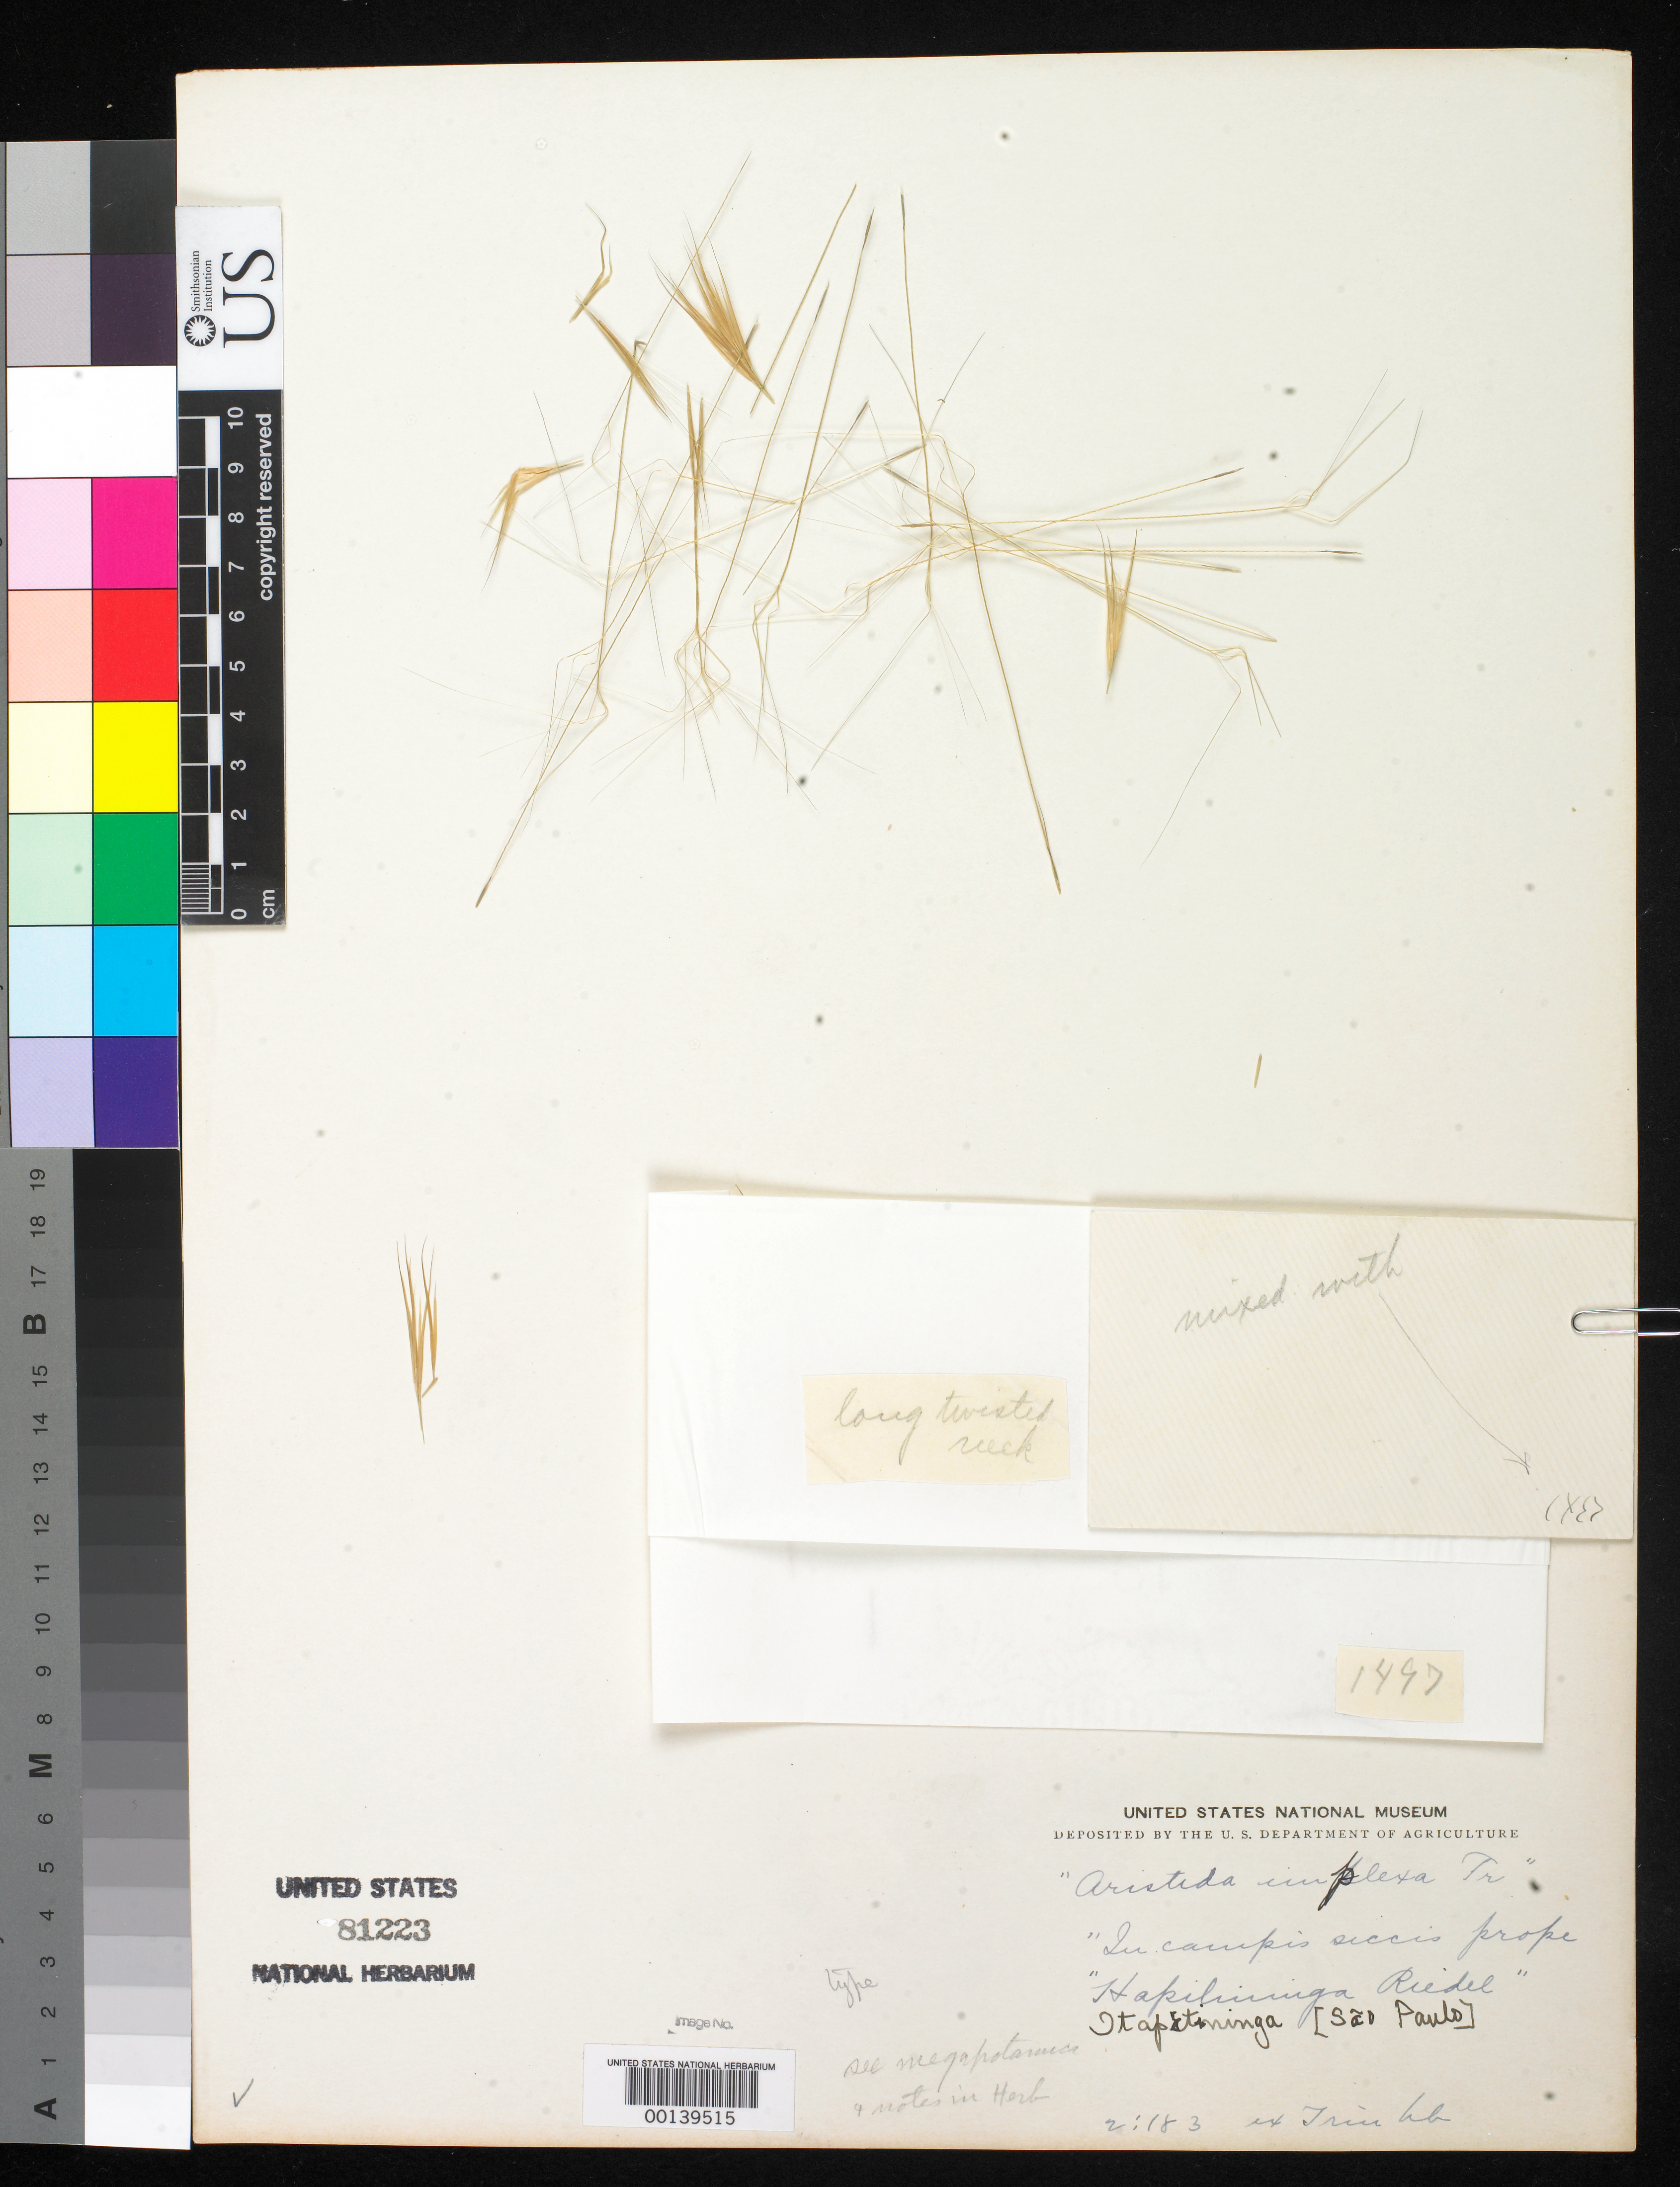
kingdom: Plantae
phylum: Tracheophyta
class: Liliopsida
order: Poales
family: Poaceae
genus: Aristida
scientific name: Aristida implexa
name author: Trin.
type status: Type Fragment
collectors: L. Riedel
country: Brazil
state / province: São Paulo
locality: Near Hapilininga, Itapetininga.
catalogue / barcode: US 81223